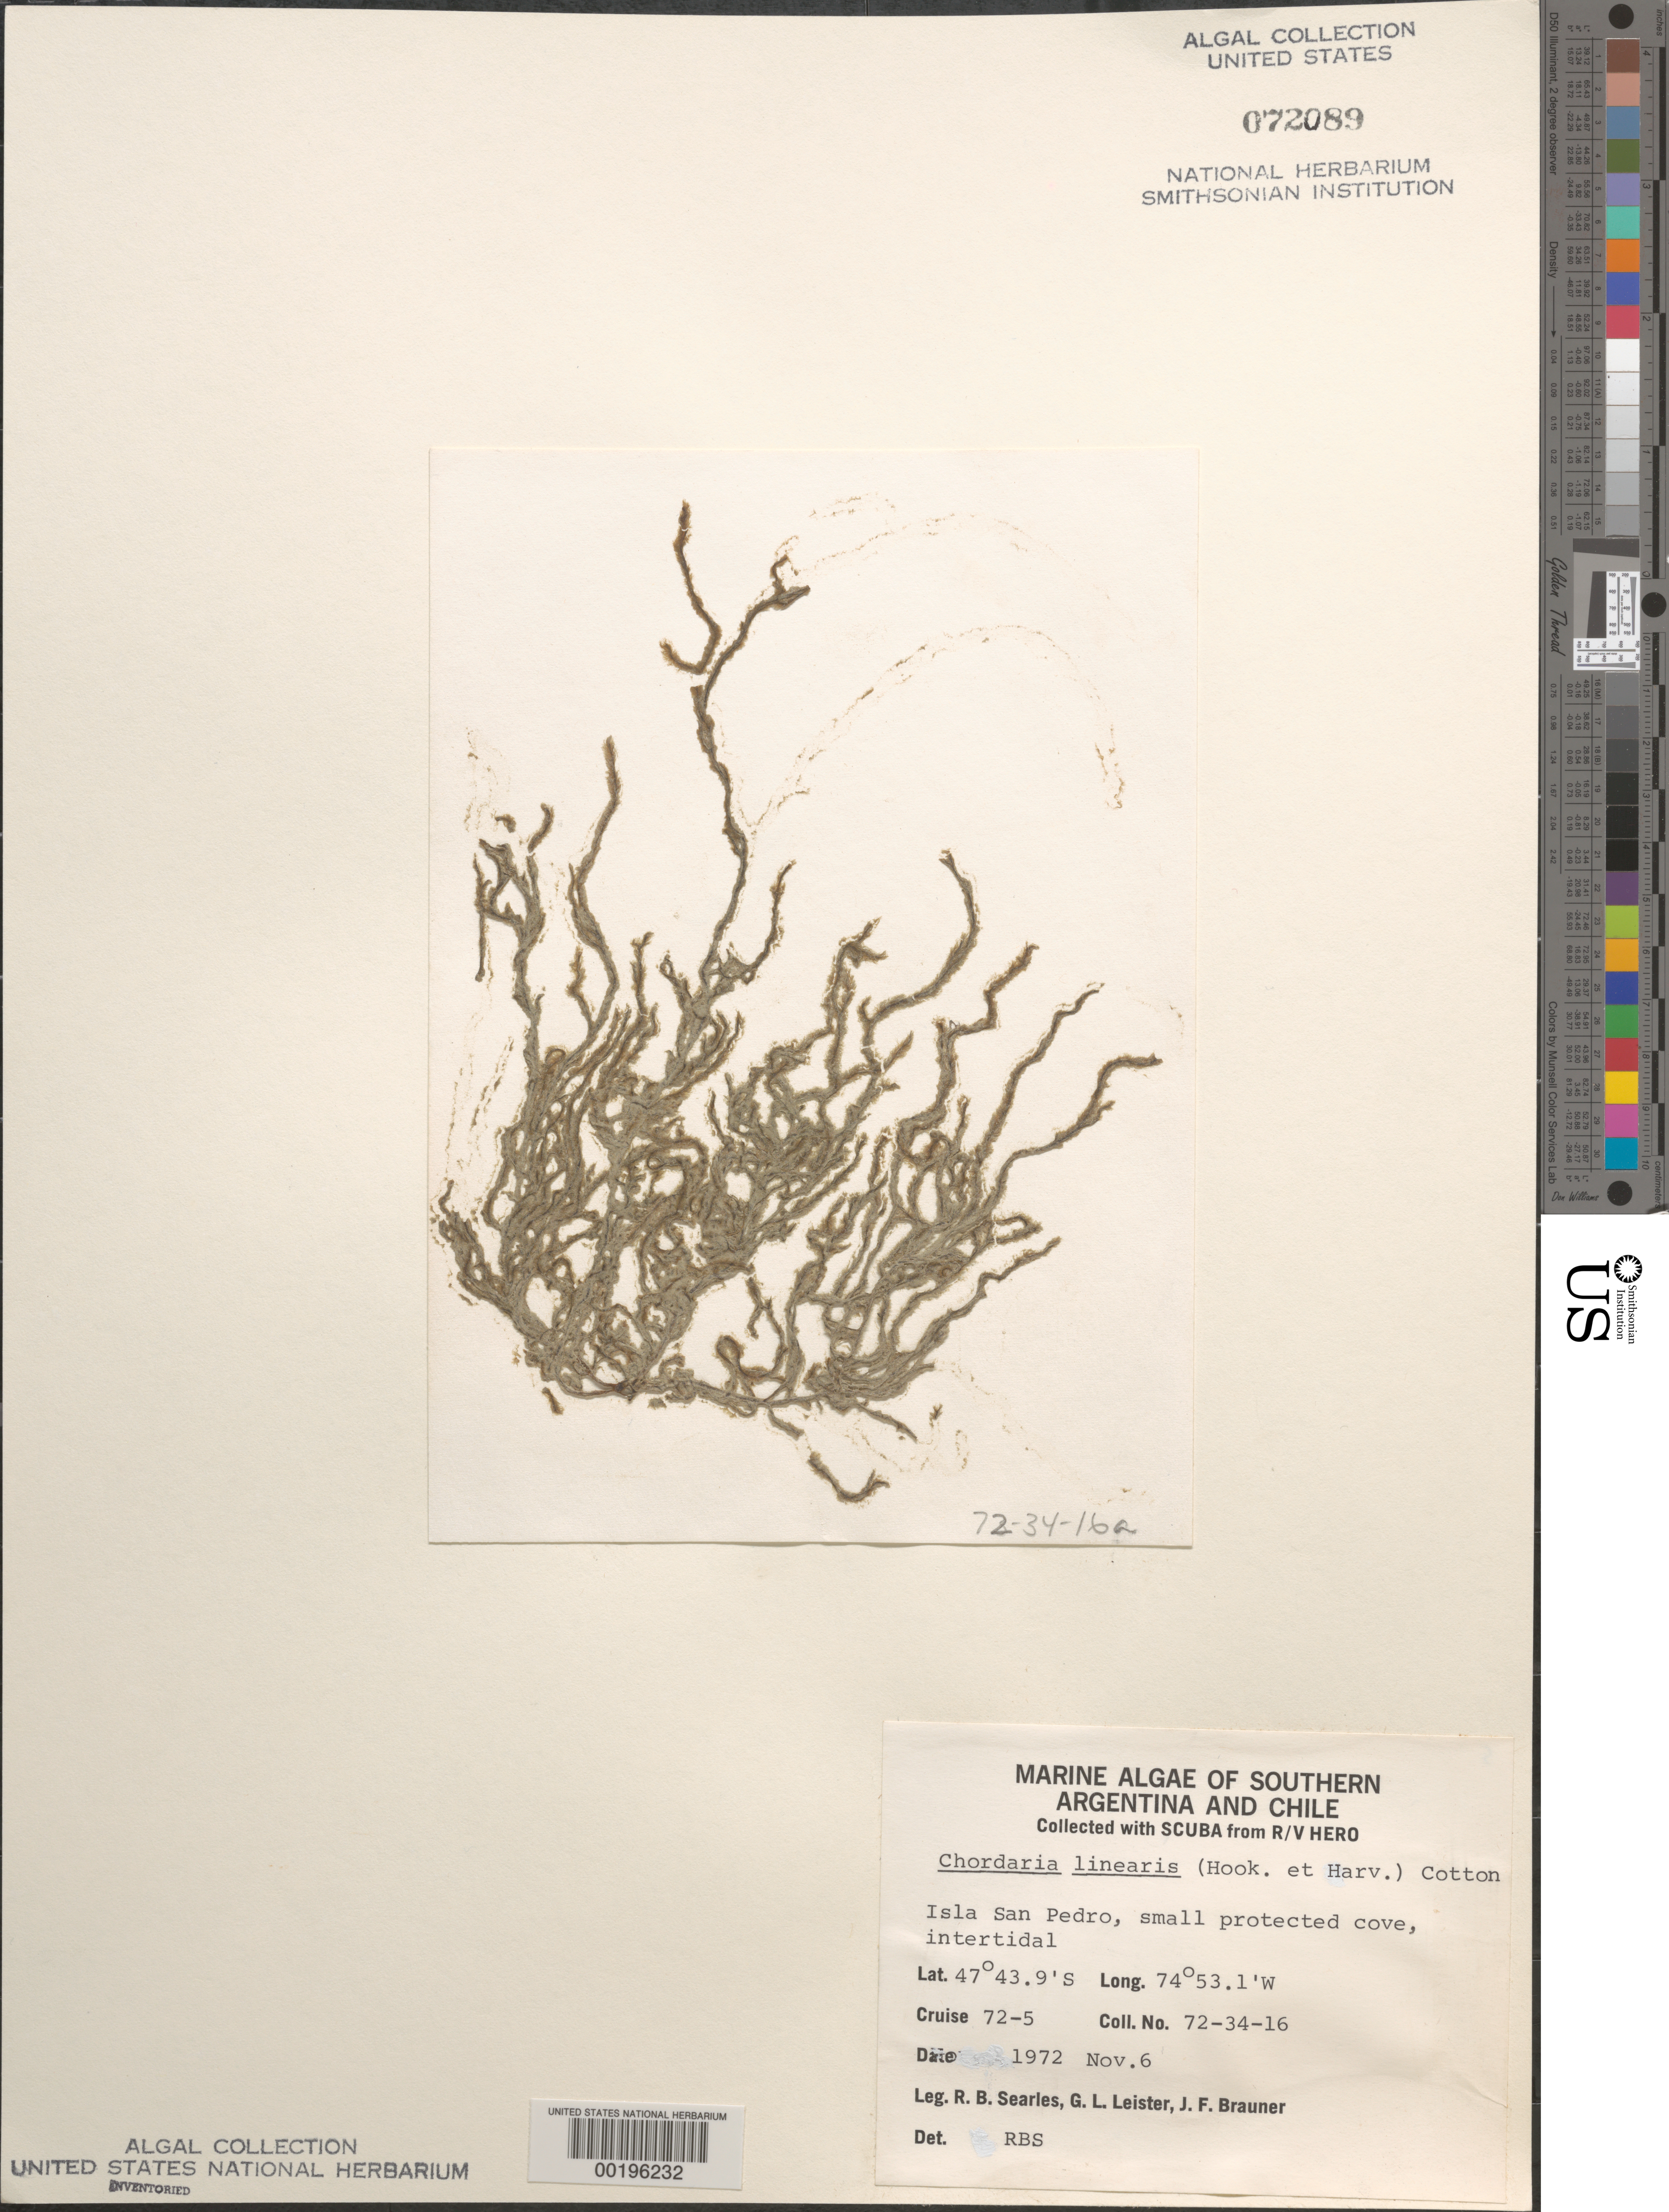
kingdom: Chromista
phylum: Ochrophyta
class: Phaeophyceae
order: Ectocarpales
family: Chordariaceae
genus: Chordaria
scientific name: Chordaria linearis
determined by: Searles, R. B.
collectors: R. Searles, G. Leister & J. F. Brauner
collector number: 72-34-16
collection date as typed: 06 Nov 1972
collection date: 1972-11-06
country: Chile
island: Isla San Pedro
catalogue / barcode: US 72089